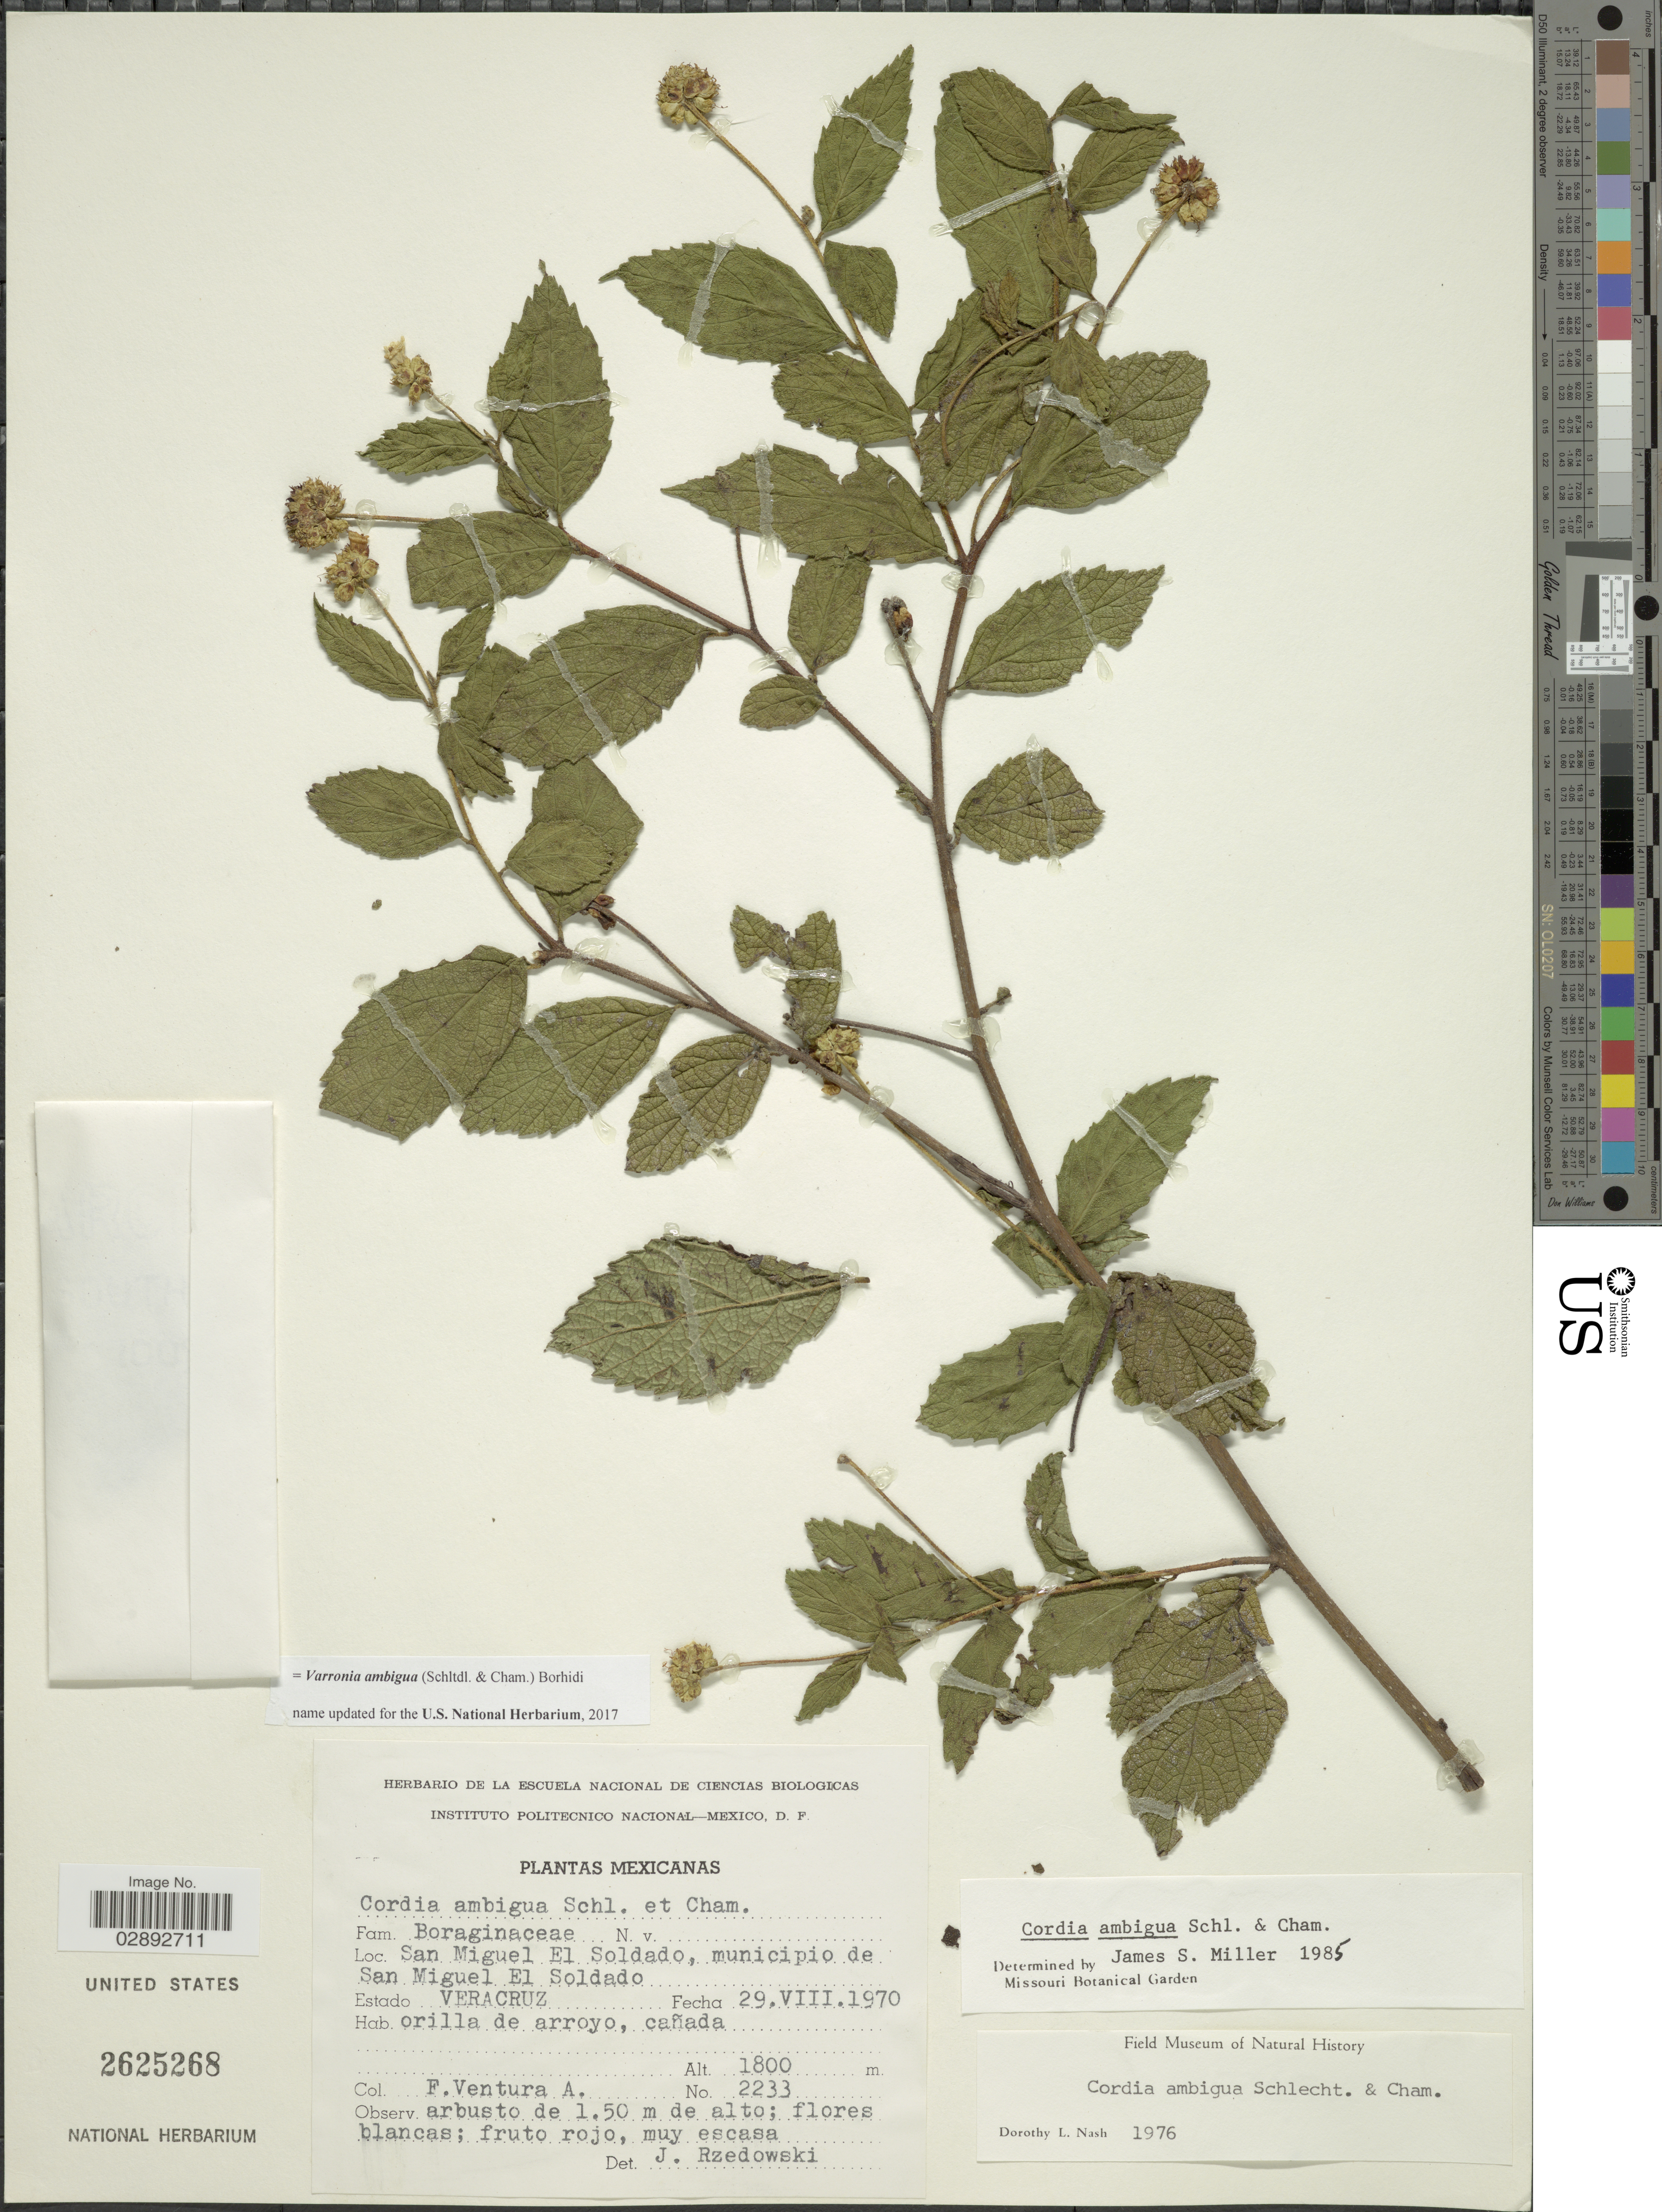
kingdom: Plantae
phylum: Tracheophyta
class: Magnoliopsida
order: Boraginales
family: Cordiaceae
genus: Varronia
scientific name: Varronia ambigua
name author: (Schltdl. & Cham.) Borhidi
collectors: F. Ventura A.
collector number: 2233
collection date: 1970-08-29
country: Mexico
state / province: Veracruz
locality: San Miguel El Soldado, municipio de San Miguel El Soldado. Estado Veracruz.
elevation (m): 1800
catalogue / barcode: US 2625268